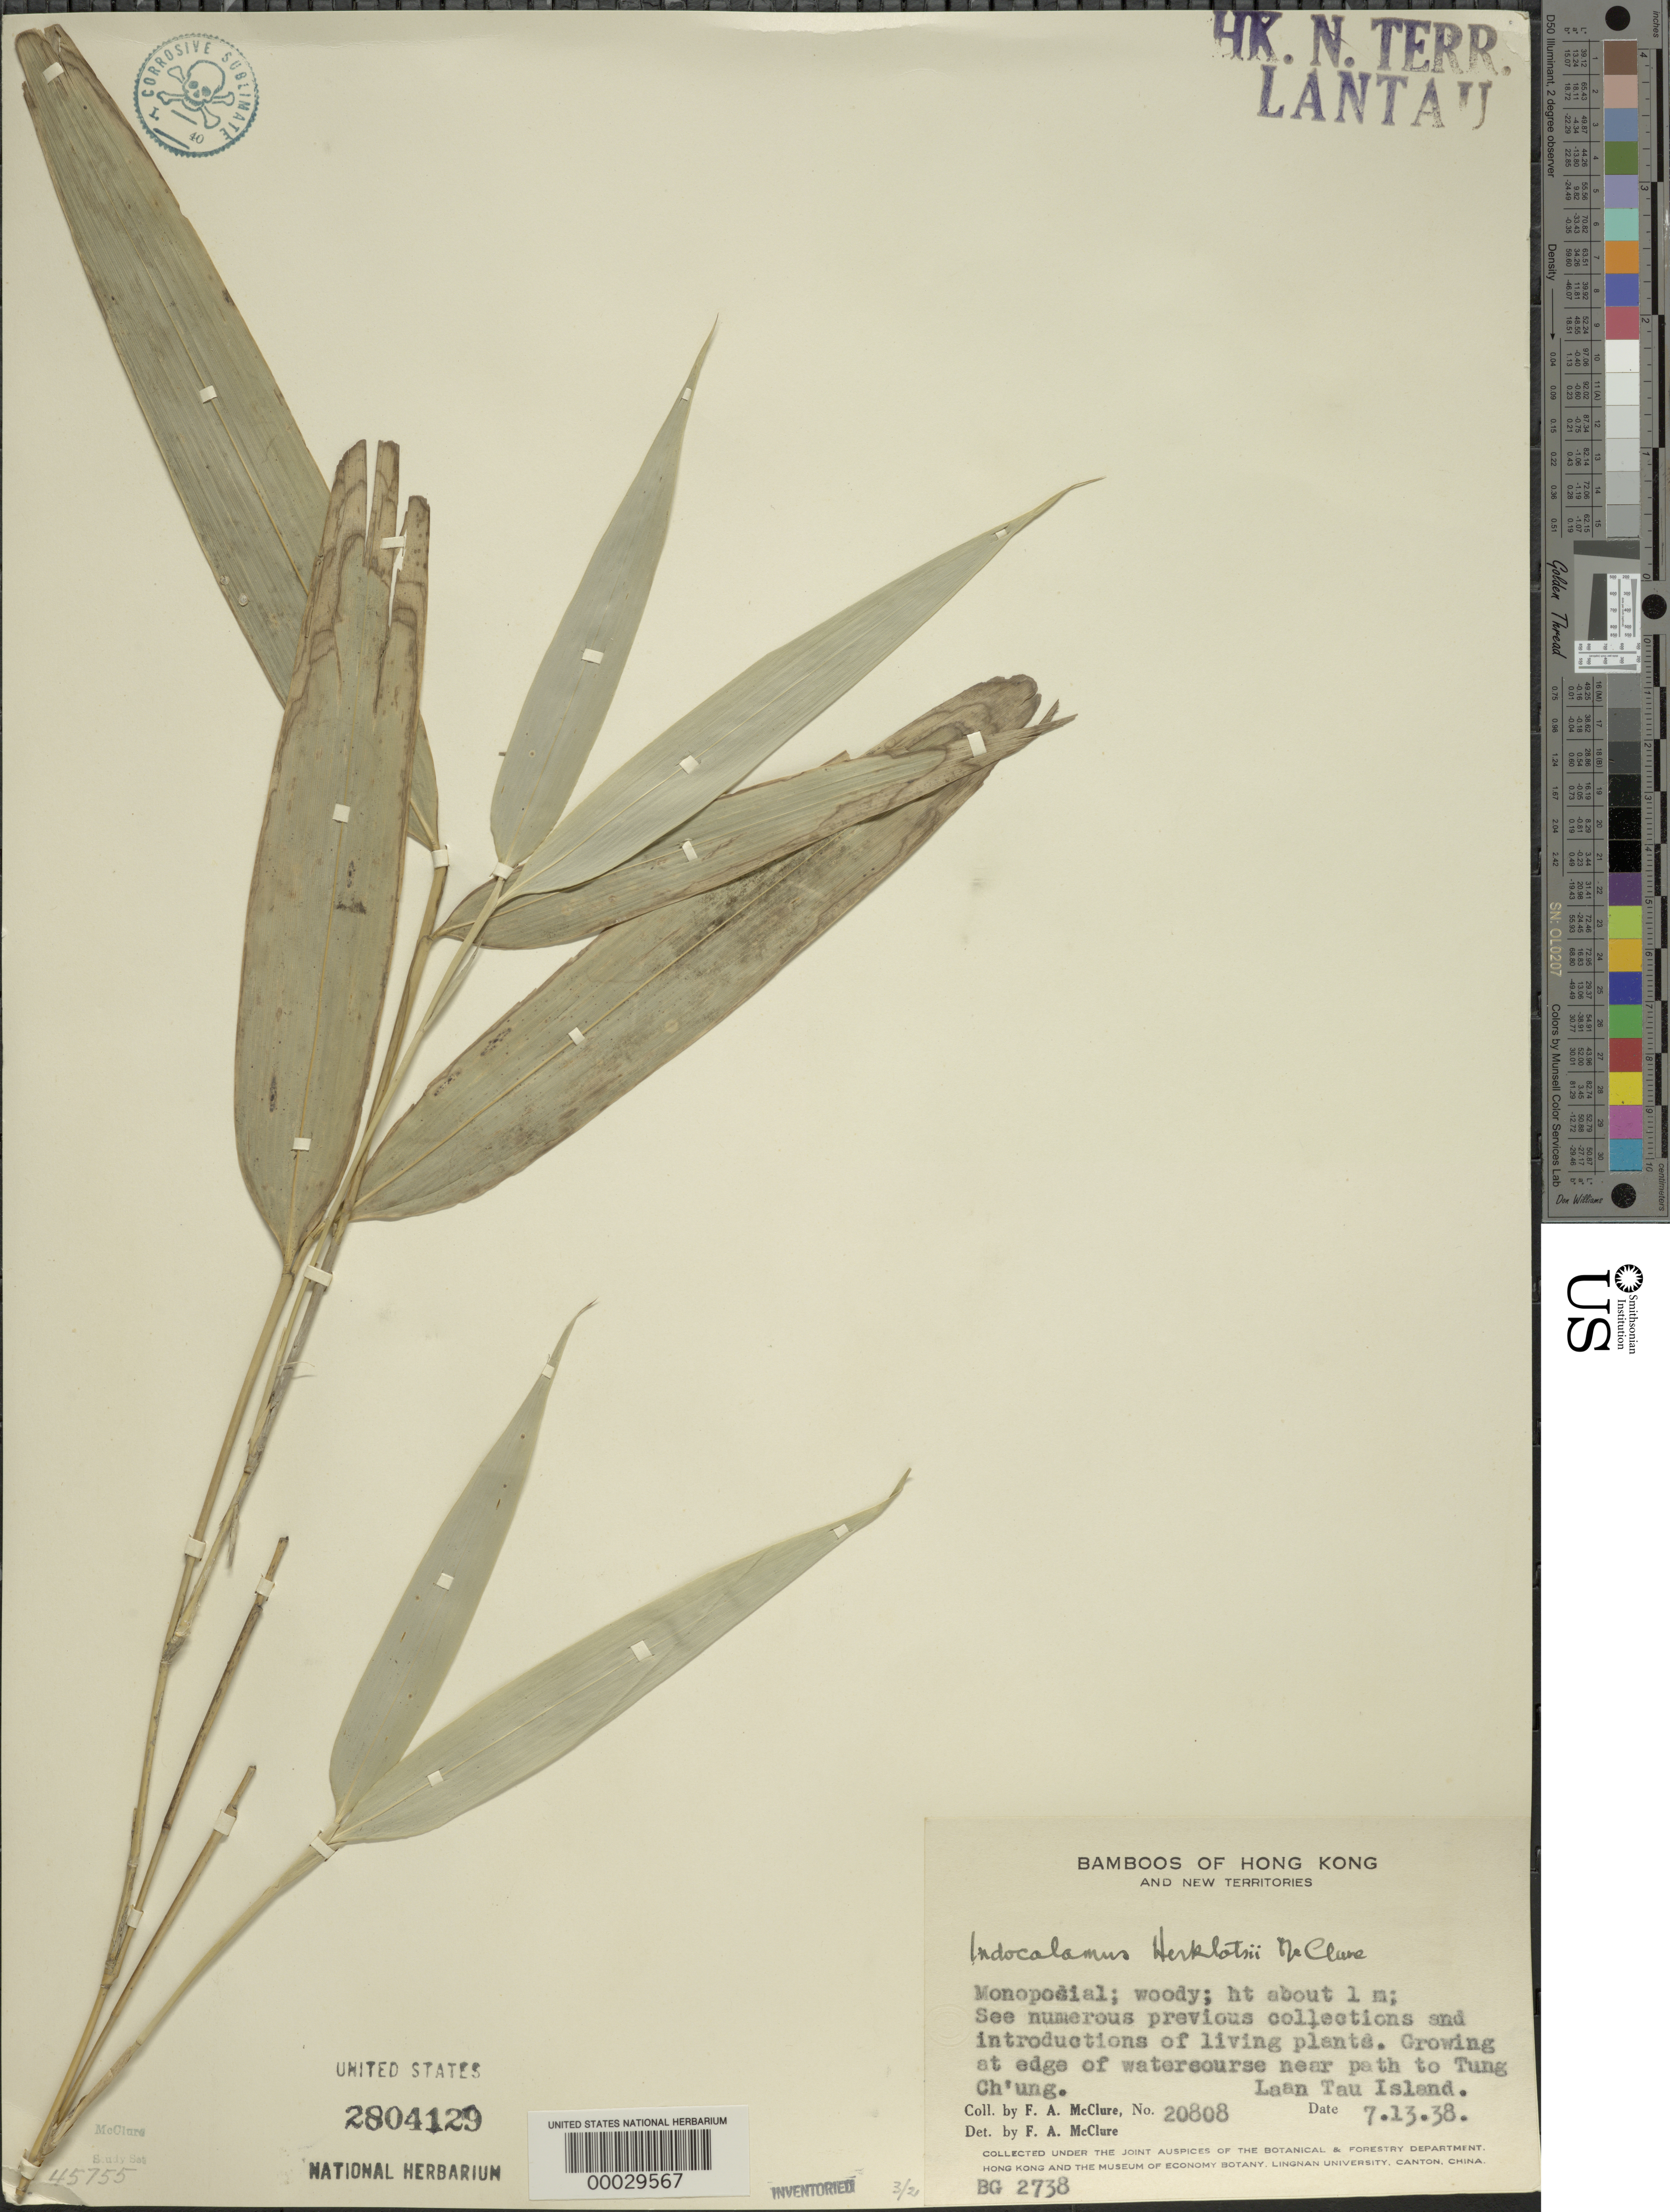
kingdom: Plantae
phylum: Tracheophyta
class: Liliopsida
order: Poales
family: Poaceae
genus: Indocalamus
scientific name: Indocalamus herklotsii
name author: McClure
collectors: F. A. McClure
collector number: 20808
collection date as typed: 13 Jul 1938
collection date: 1938-07-13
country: China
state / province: Hong Kong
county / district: New Territories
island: Lan Tao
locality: Tung ch'ung path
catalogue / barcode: US 2804129